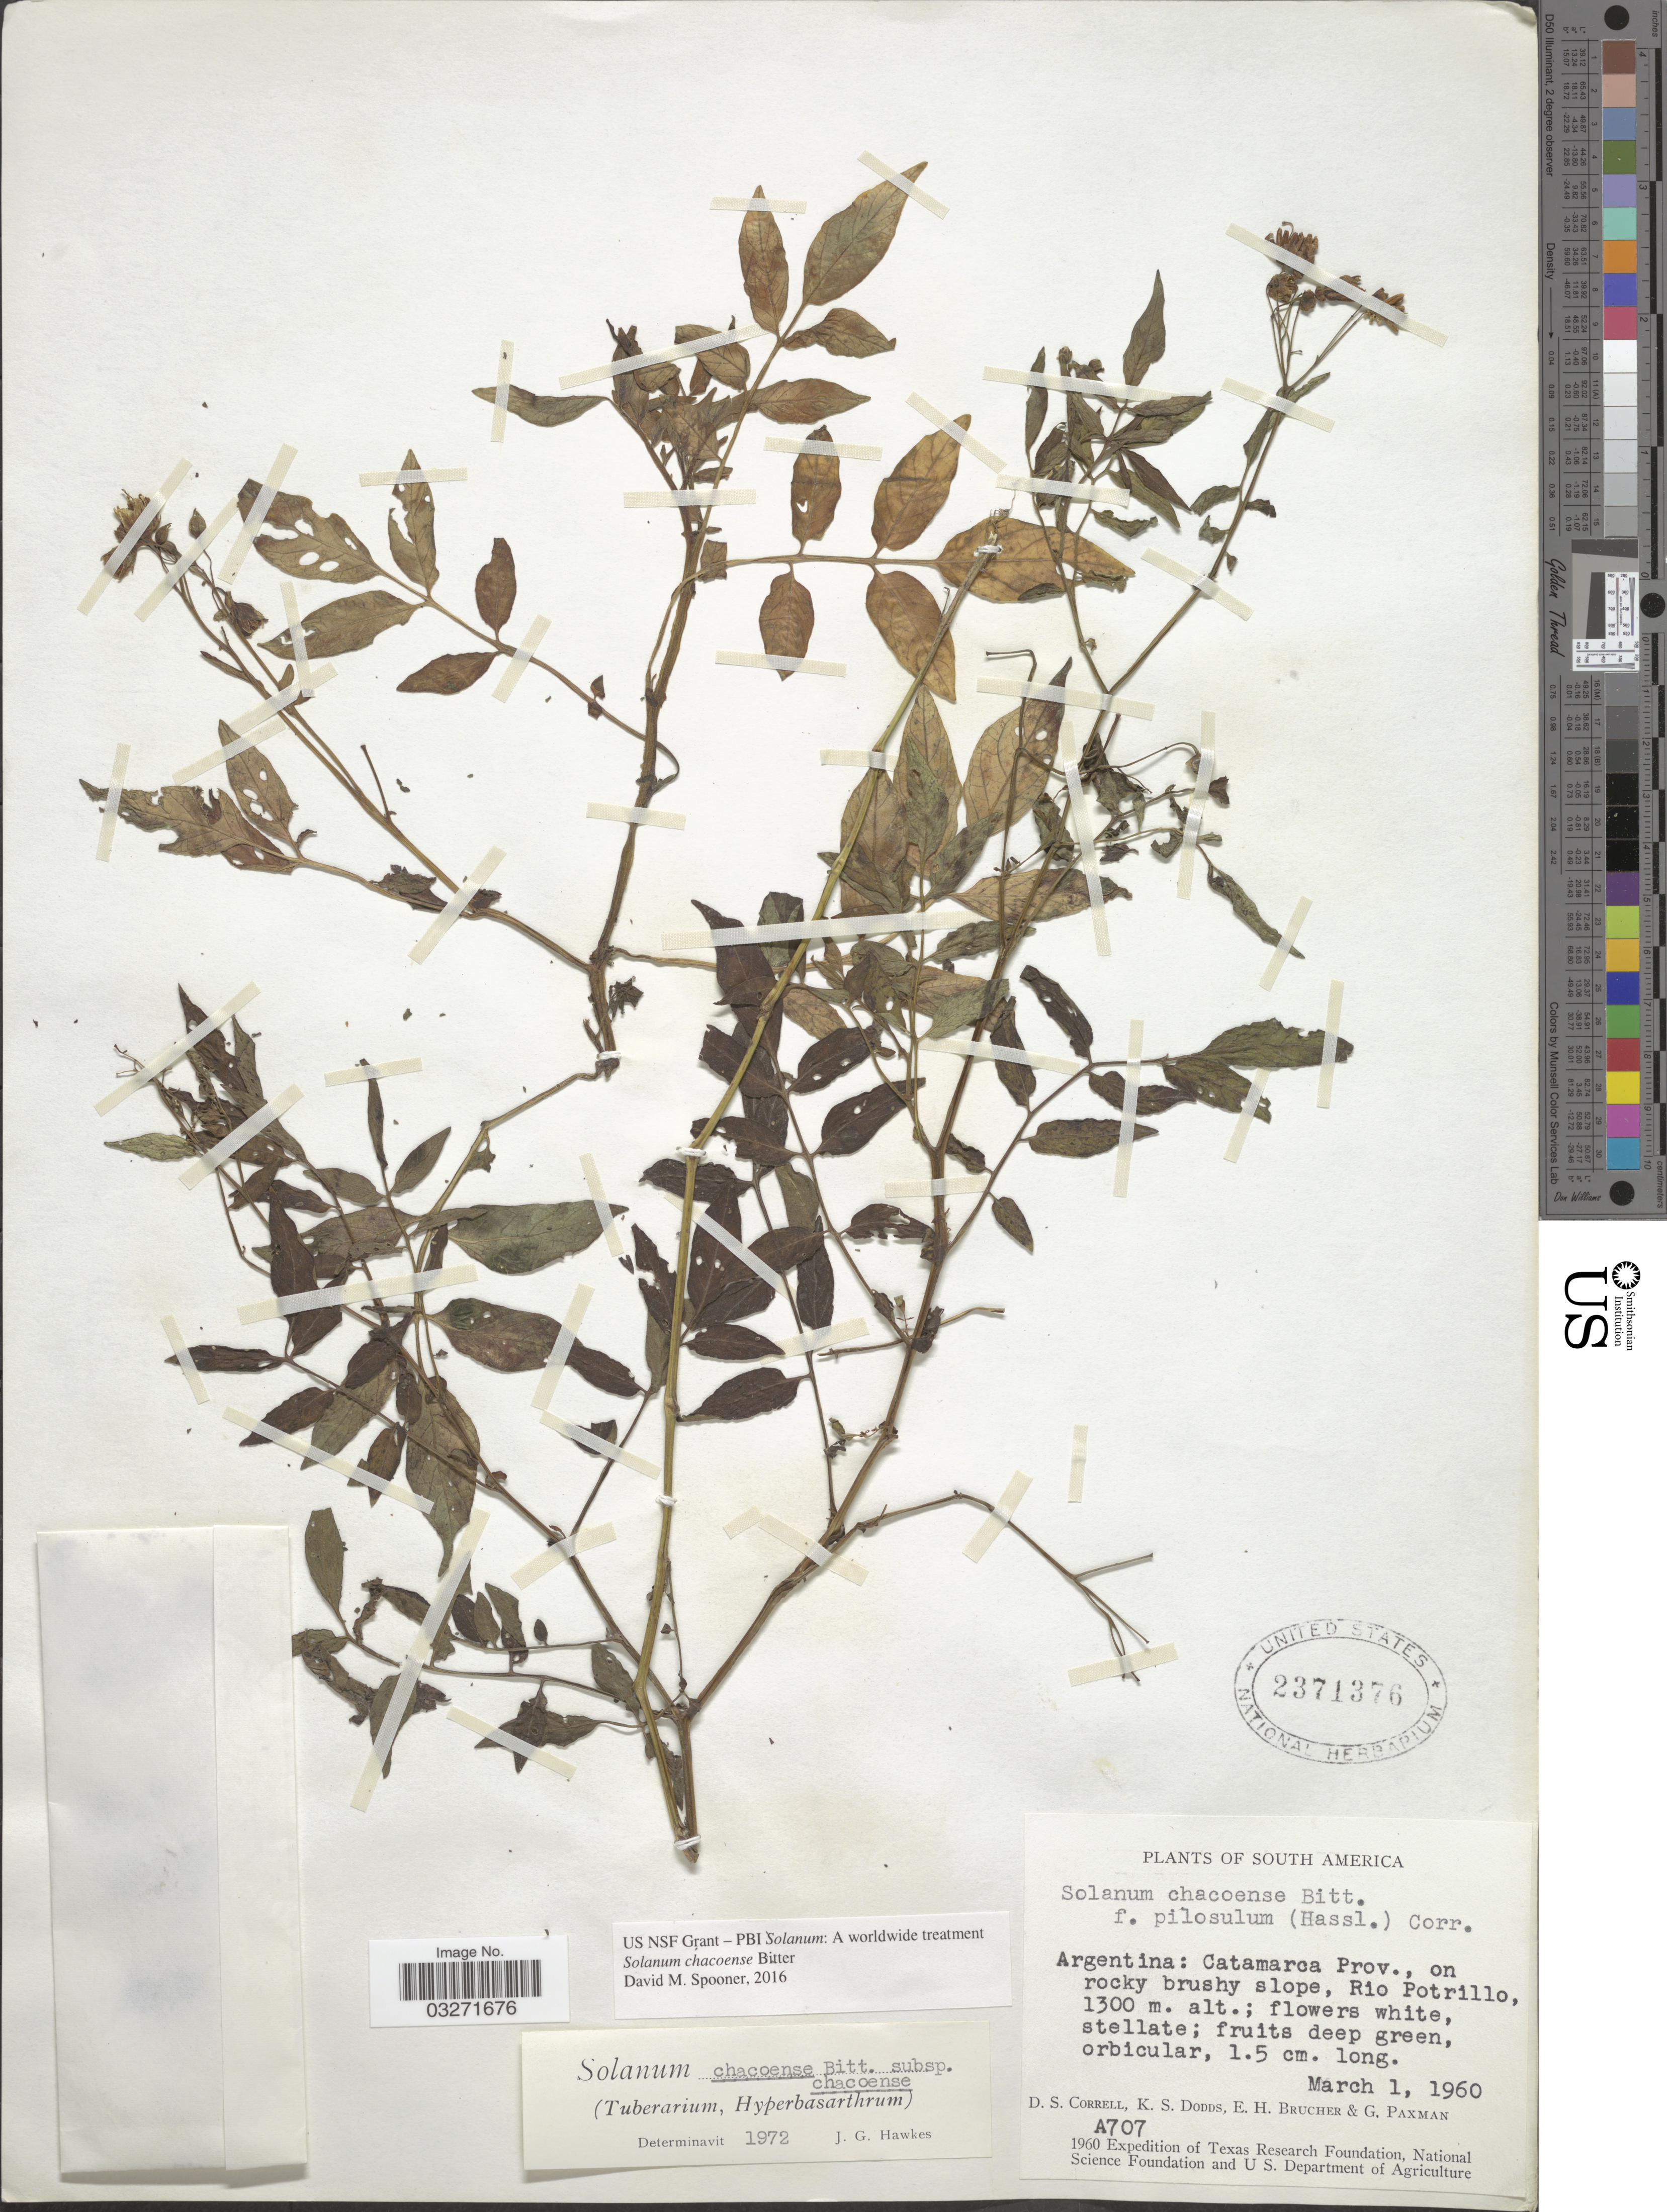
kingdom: Plantae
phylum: Tracheophyta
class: Magnoliopsida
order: Solanales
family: Solanaceae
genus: Solanum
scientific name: Solanum chacoense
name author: Bitt.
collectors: D. S. Correll, K. Dodds, E. Brucher & G. Paxman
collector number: A707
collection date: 1960-03-01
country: Argentina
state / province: Catamarca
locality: On rocky brushy slope, Rio Potrillo.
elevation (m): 1300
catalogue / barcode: US 2371376